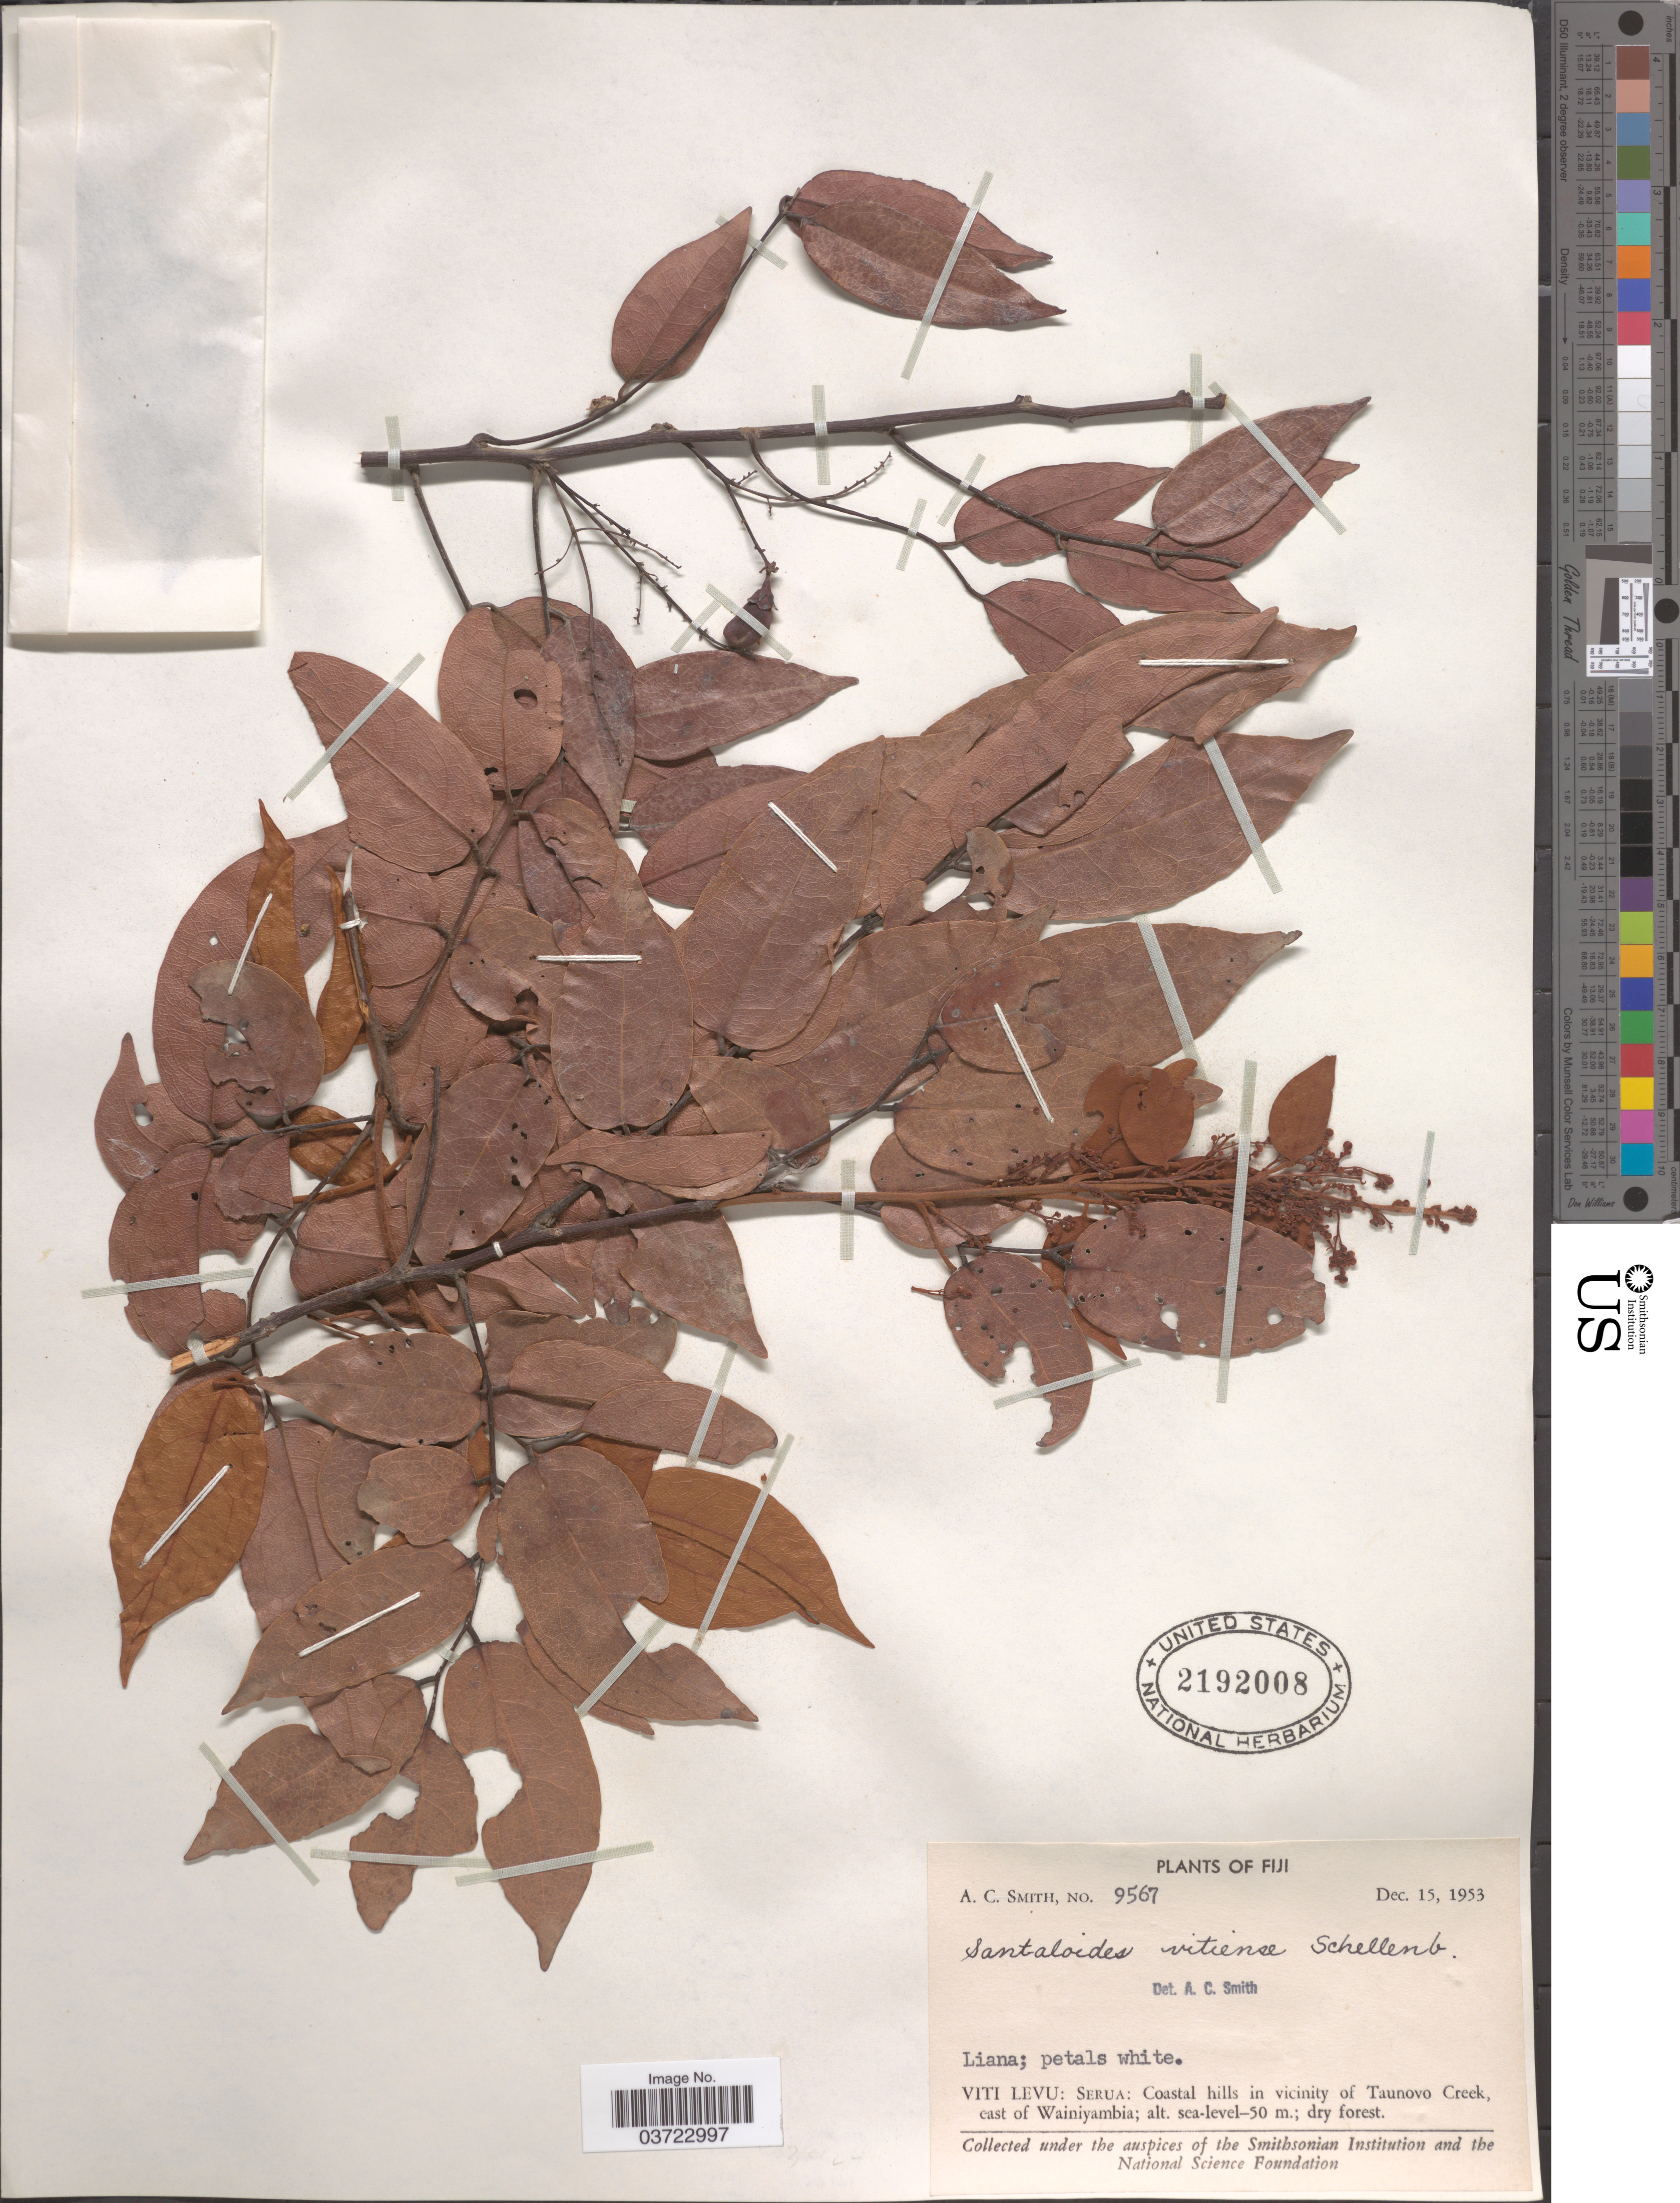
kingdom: Plantae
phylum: Tracheophyta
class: Magnoliopsida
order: Oxalidales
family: Connaraceae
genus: Rourea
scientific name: Rourea minor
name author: (Gaertn.) Leenh.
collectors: A. C. Smith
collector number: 9567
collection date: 1953-12-15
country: Fiji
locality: Viti Levu: Serua: Coastal hills in vicinity of Taunovo Creek, east of Wainiyambia.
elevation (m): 0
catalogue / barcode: US 2192008